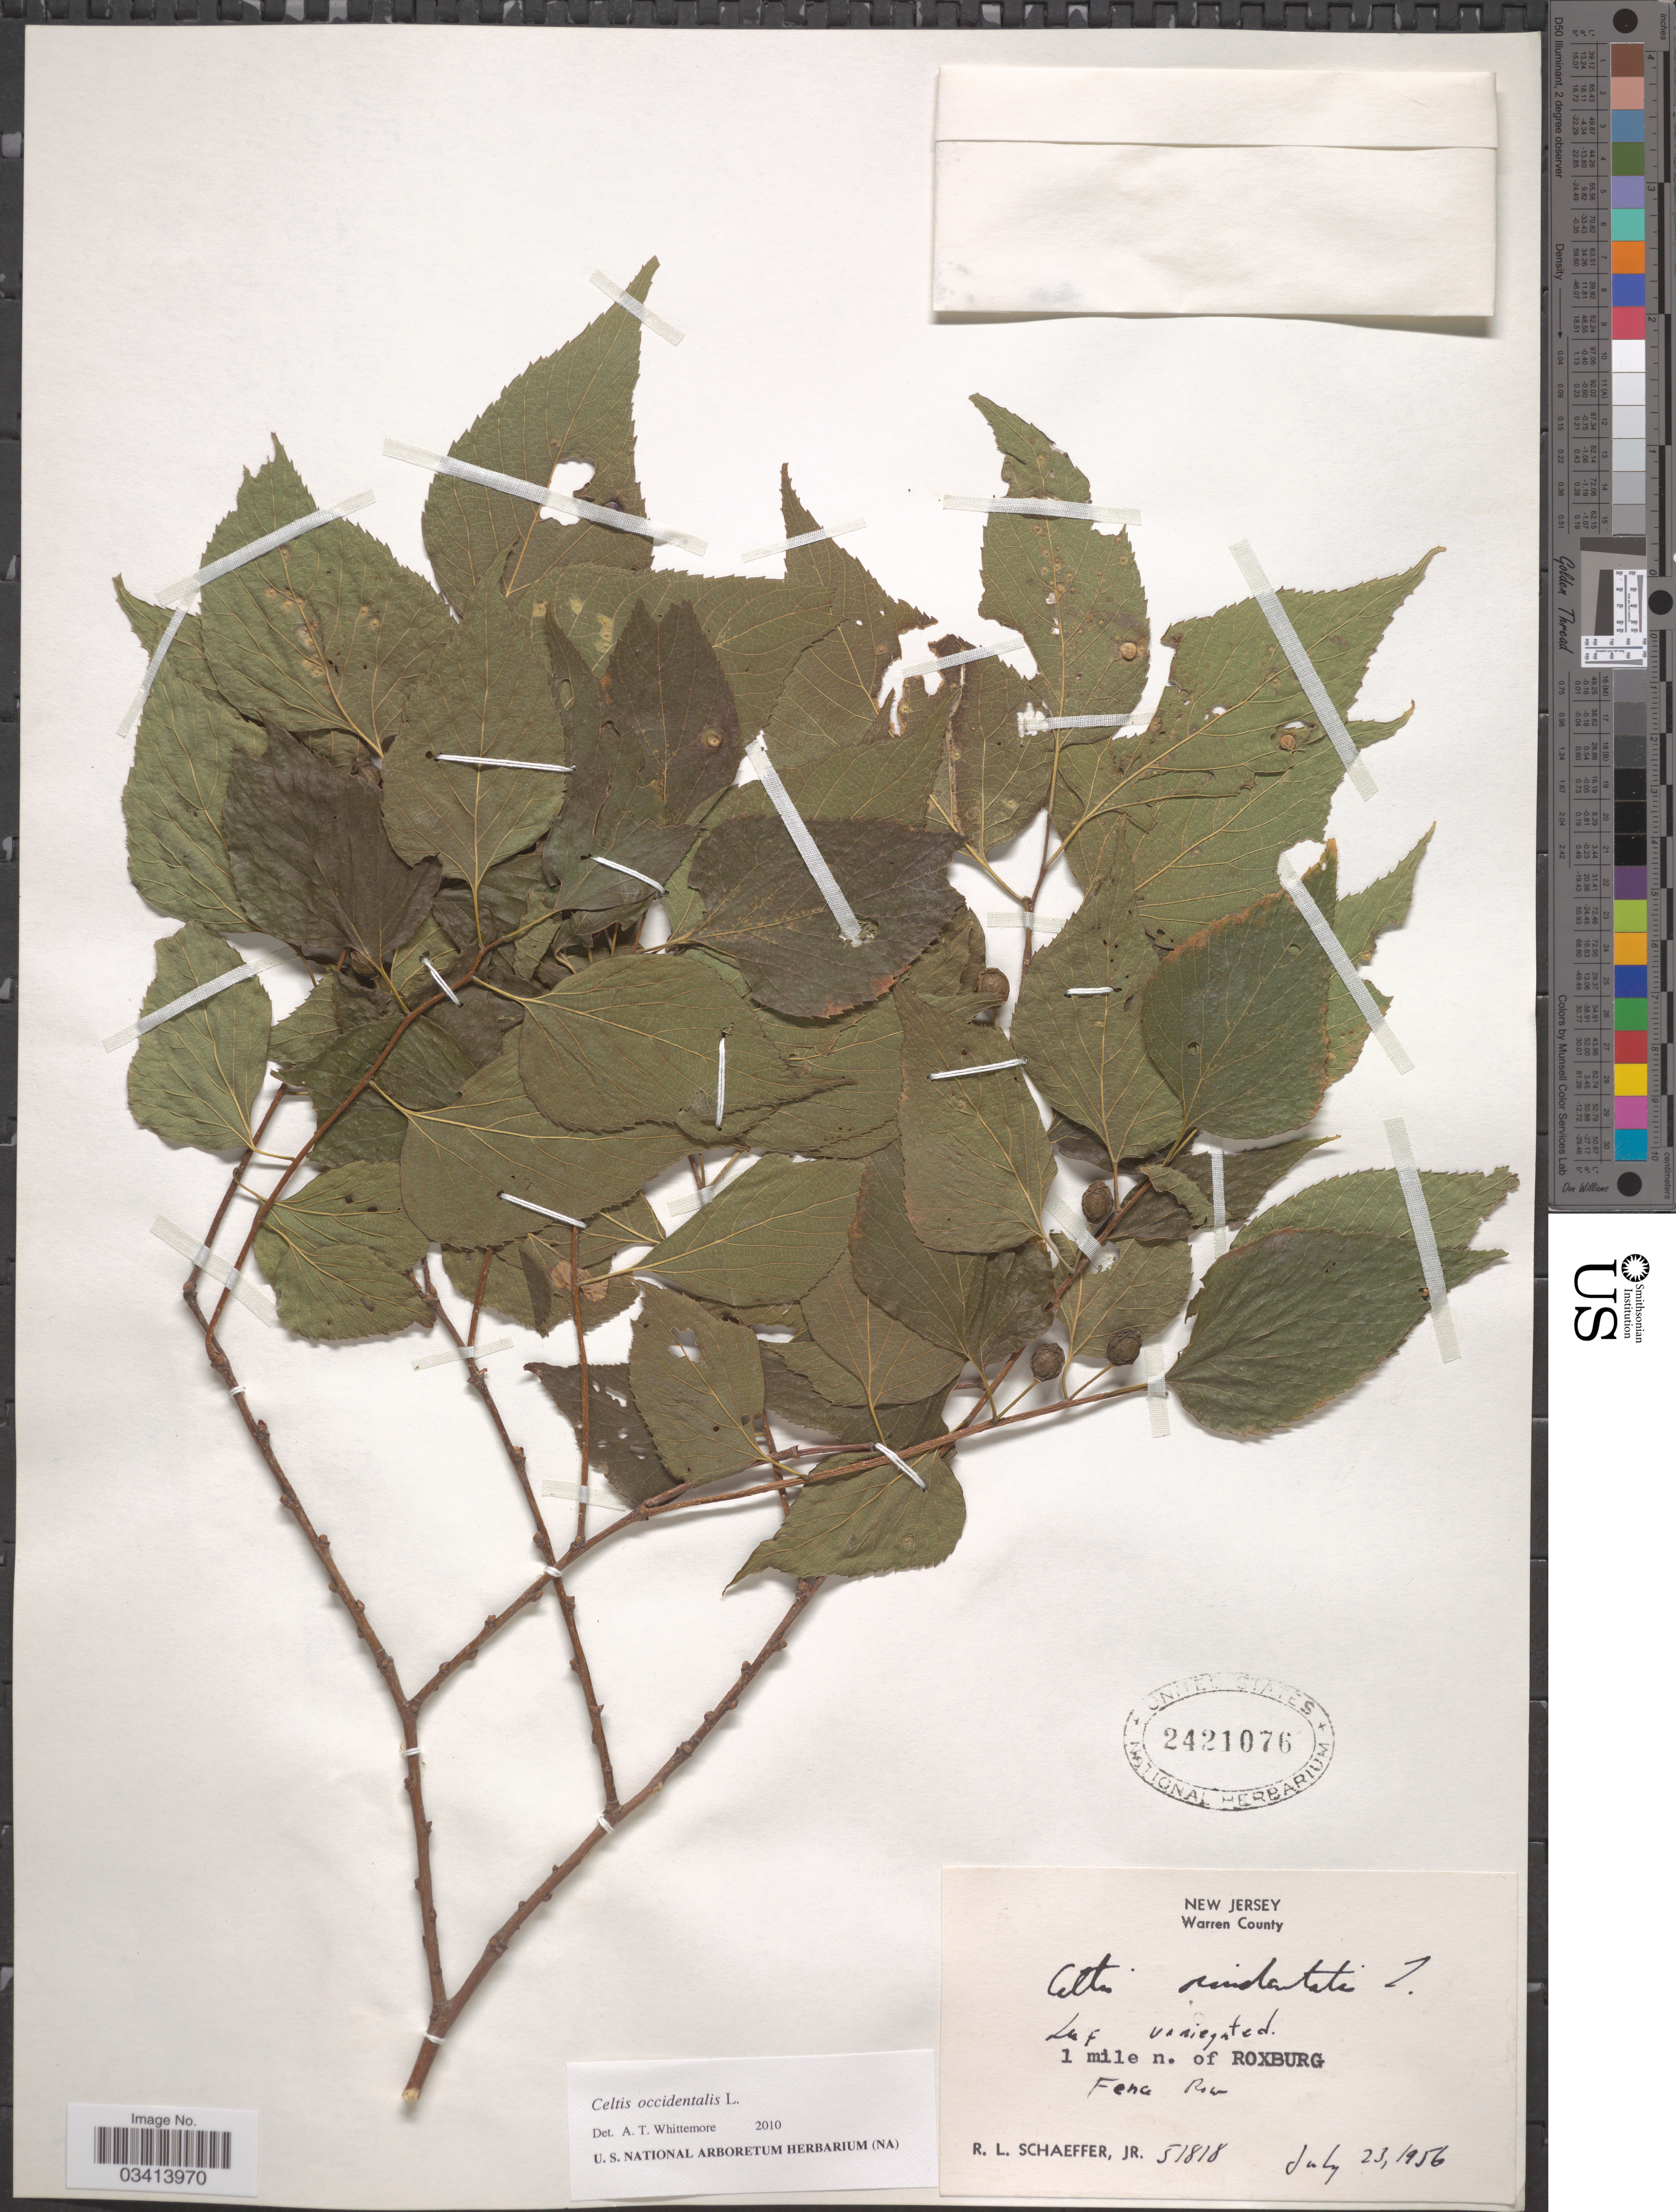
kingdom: Plantae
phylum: Tracheophyta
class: Magnoliopsida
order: Rosales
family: Cannabaceae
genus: Celtis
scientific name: Celtis occidentalis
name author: L.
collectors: R. L. Schaeffer Jr.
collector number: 51818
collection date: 1956-07-23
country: United States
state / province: New Jersey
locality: Warren County. 1 mile n. of Roxburg. Fence Row.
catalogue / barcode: US 2421076